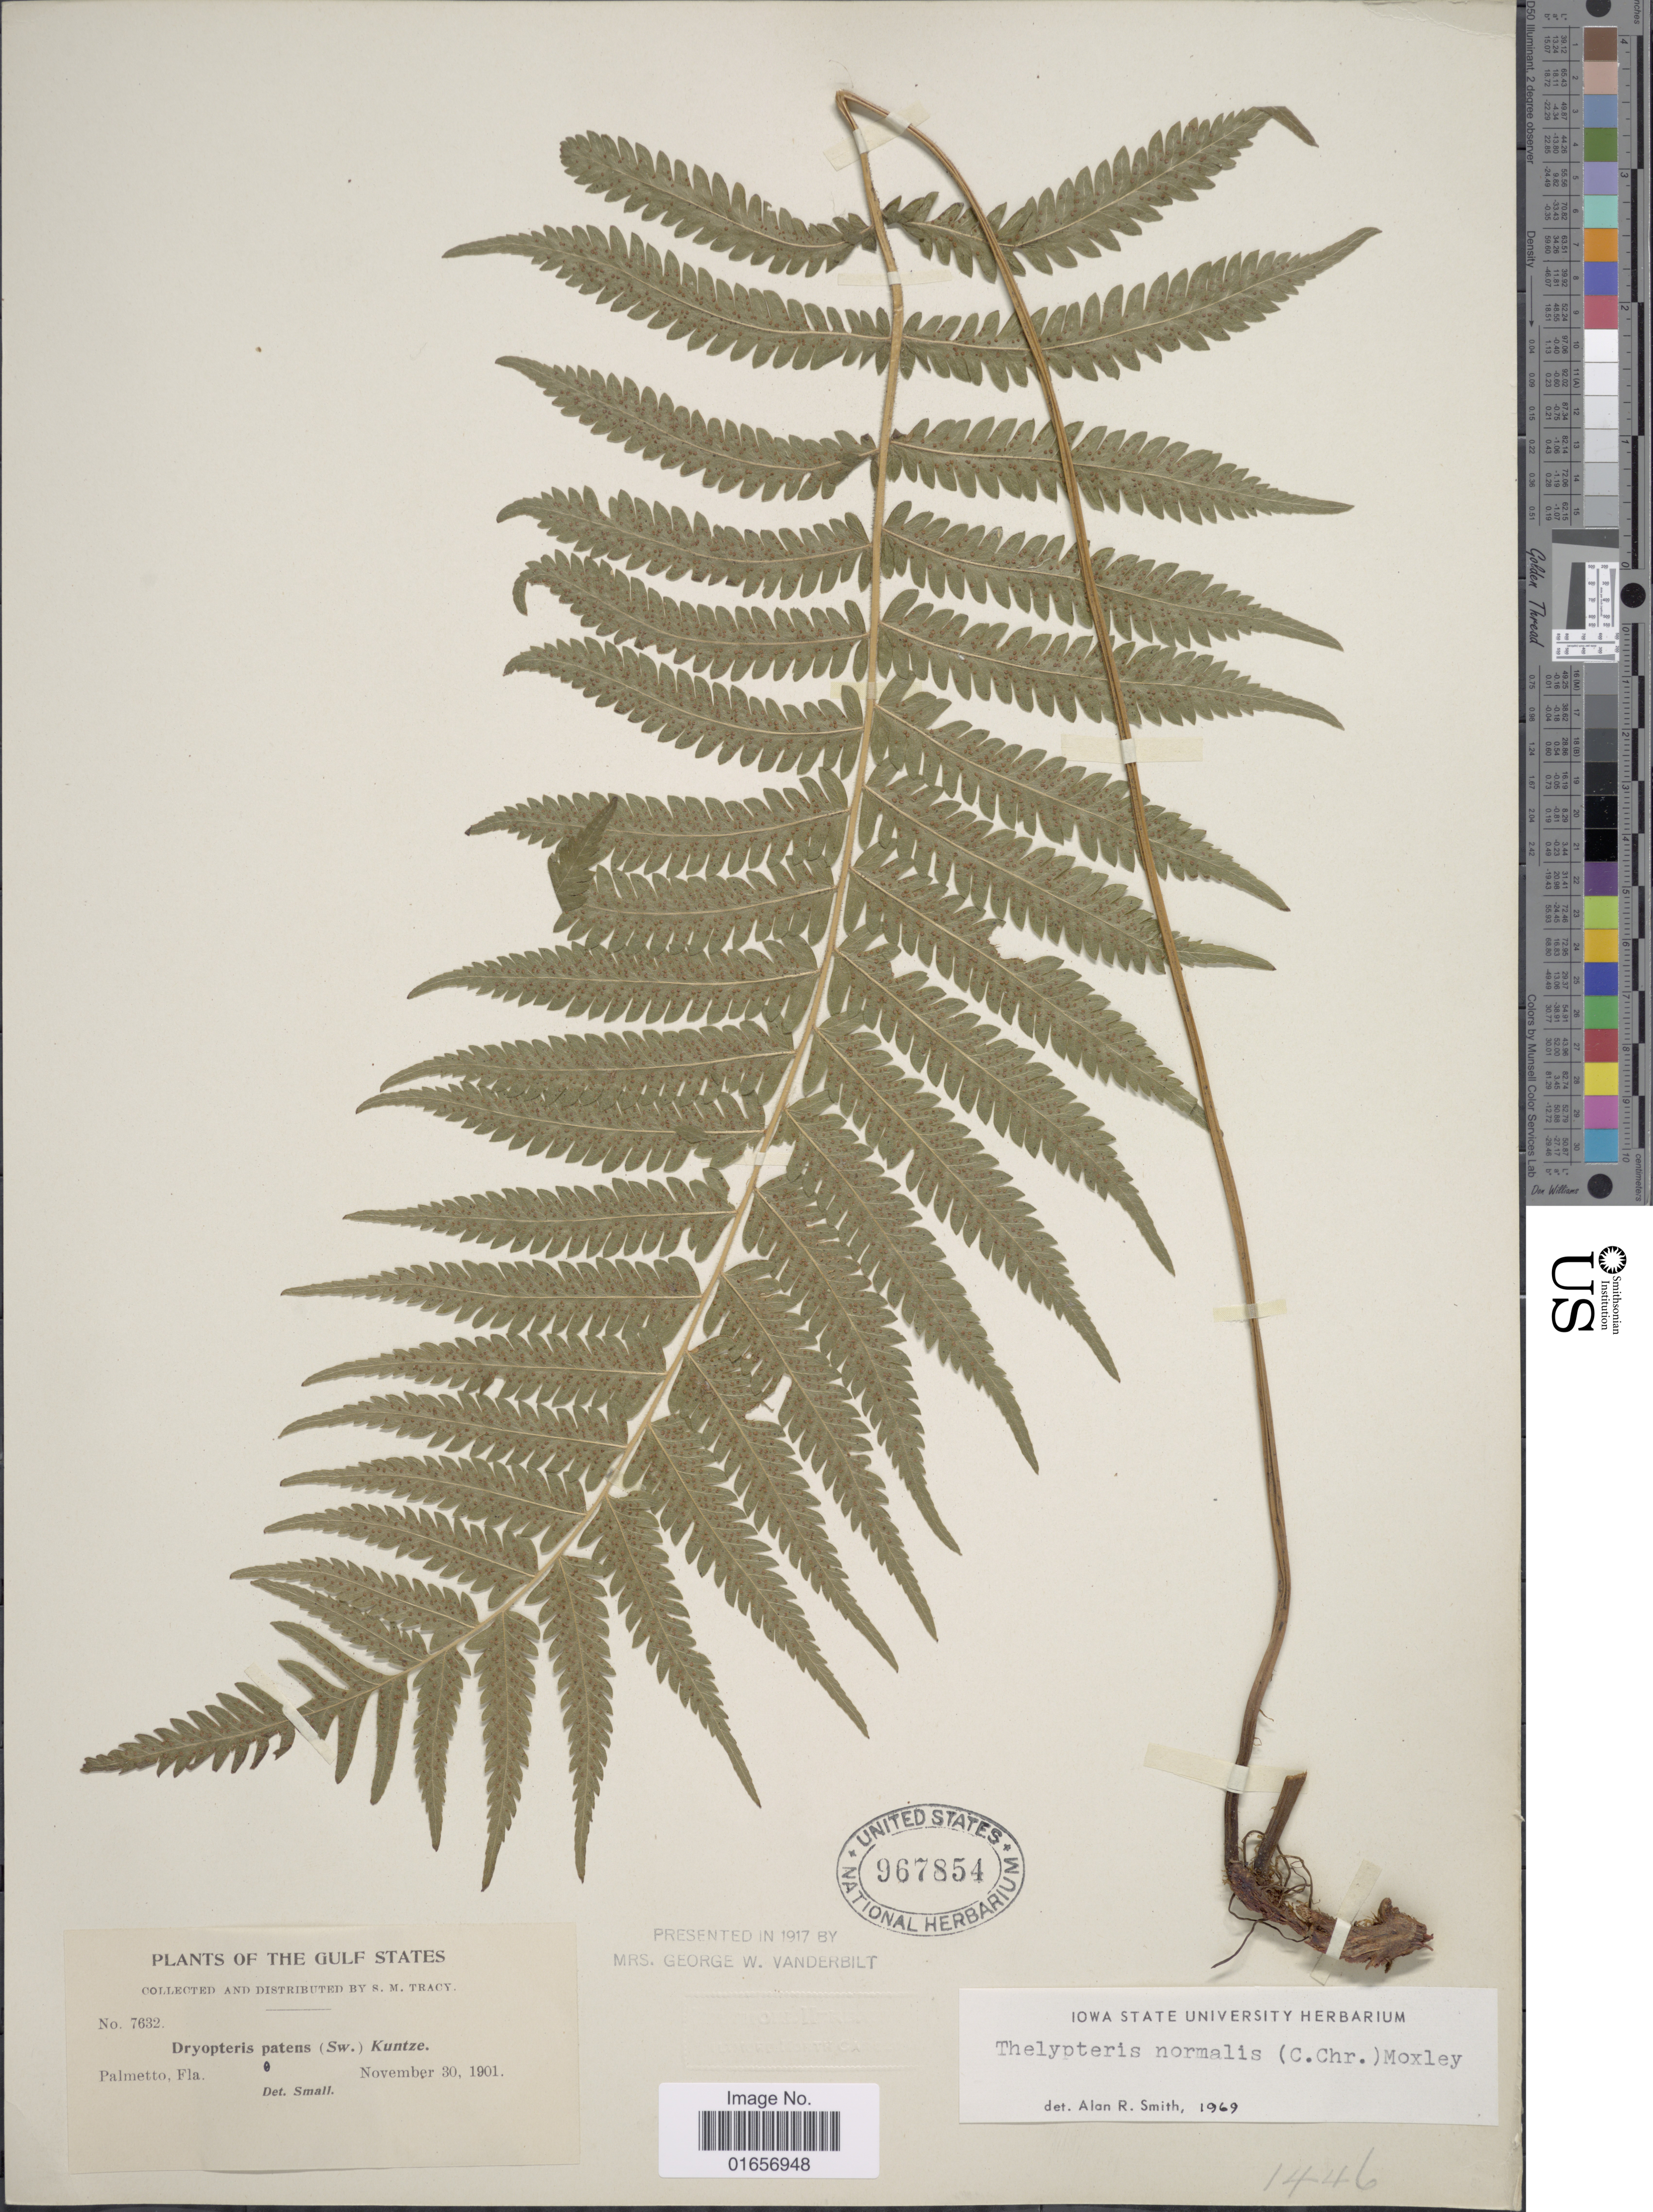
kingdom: Plantae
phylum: Tracheophyta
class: Polypodiopsida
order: Polypodiales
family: Thelypteridaceae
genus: Christella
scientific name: Christella kunthii comb. ined.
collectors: S. M. Tracy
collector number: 7632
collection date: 1901-11-30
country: United States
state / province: Florida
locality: The Gulf States, Palmetto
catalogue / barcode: US 967854